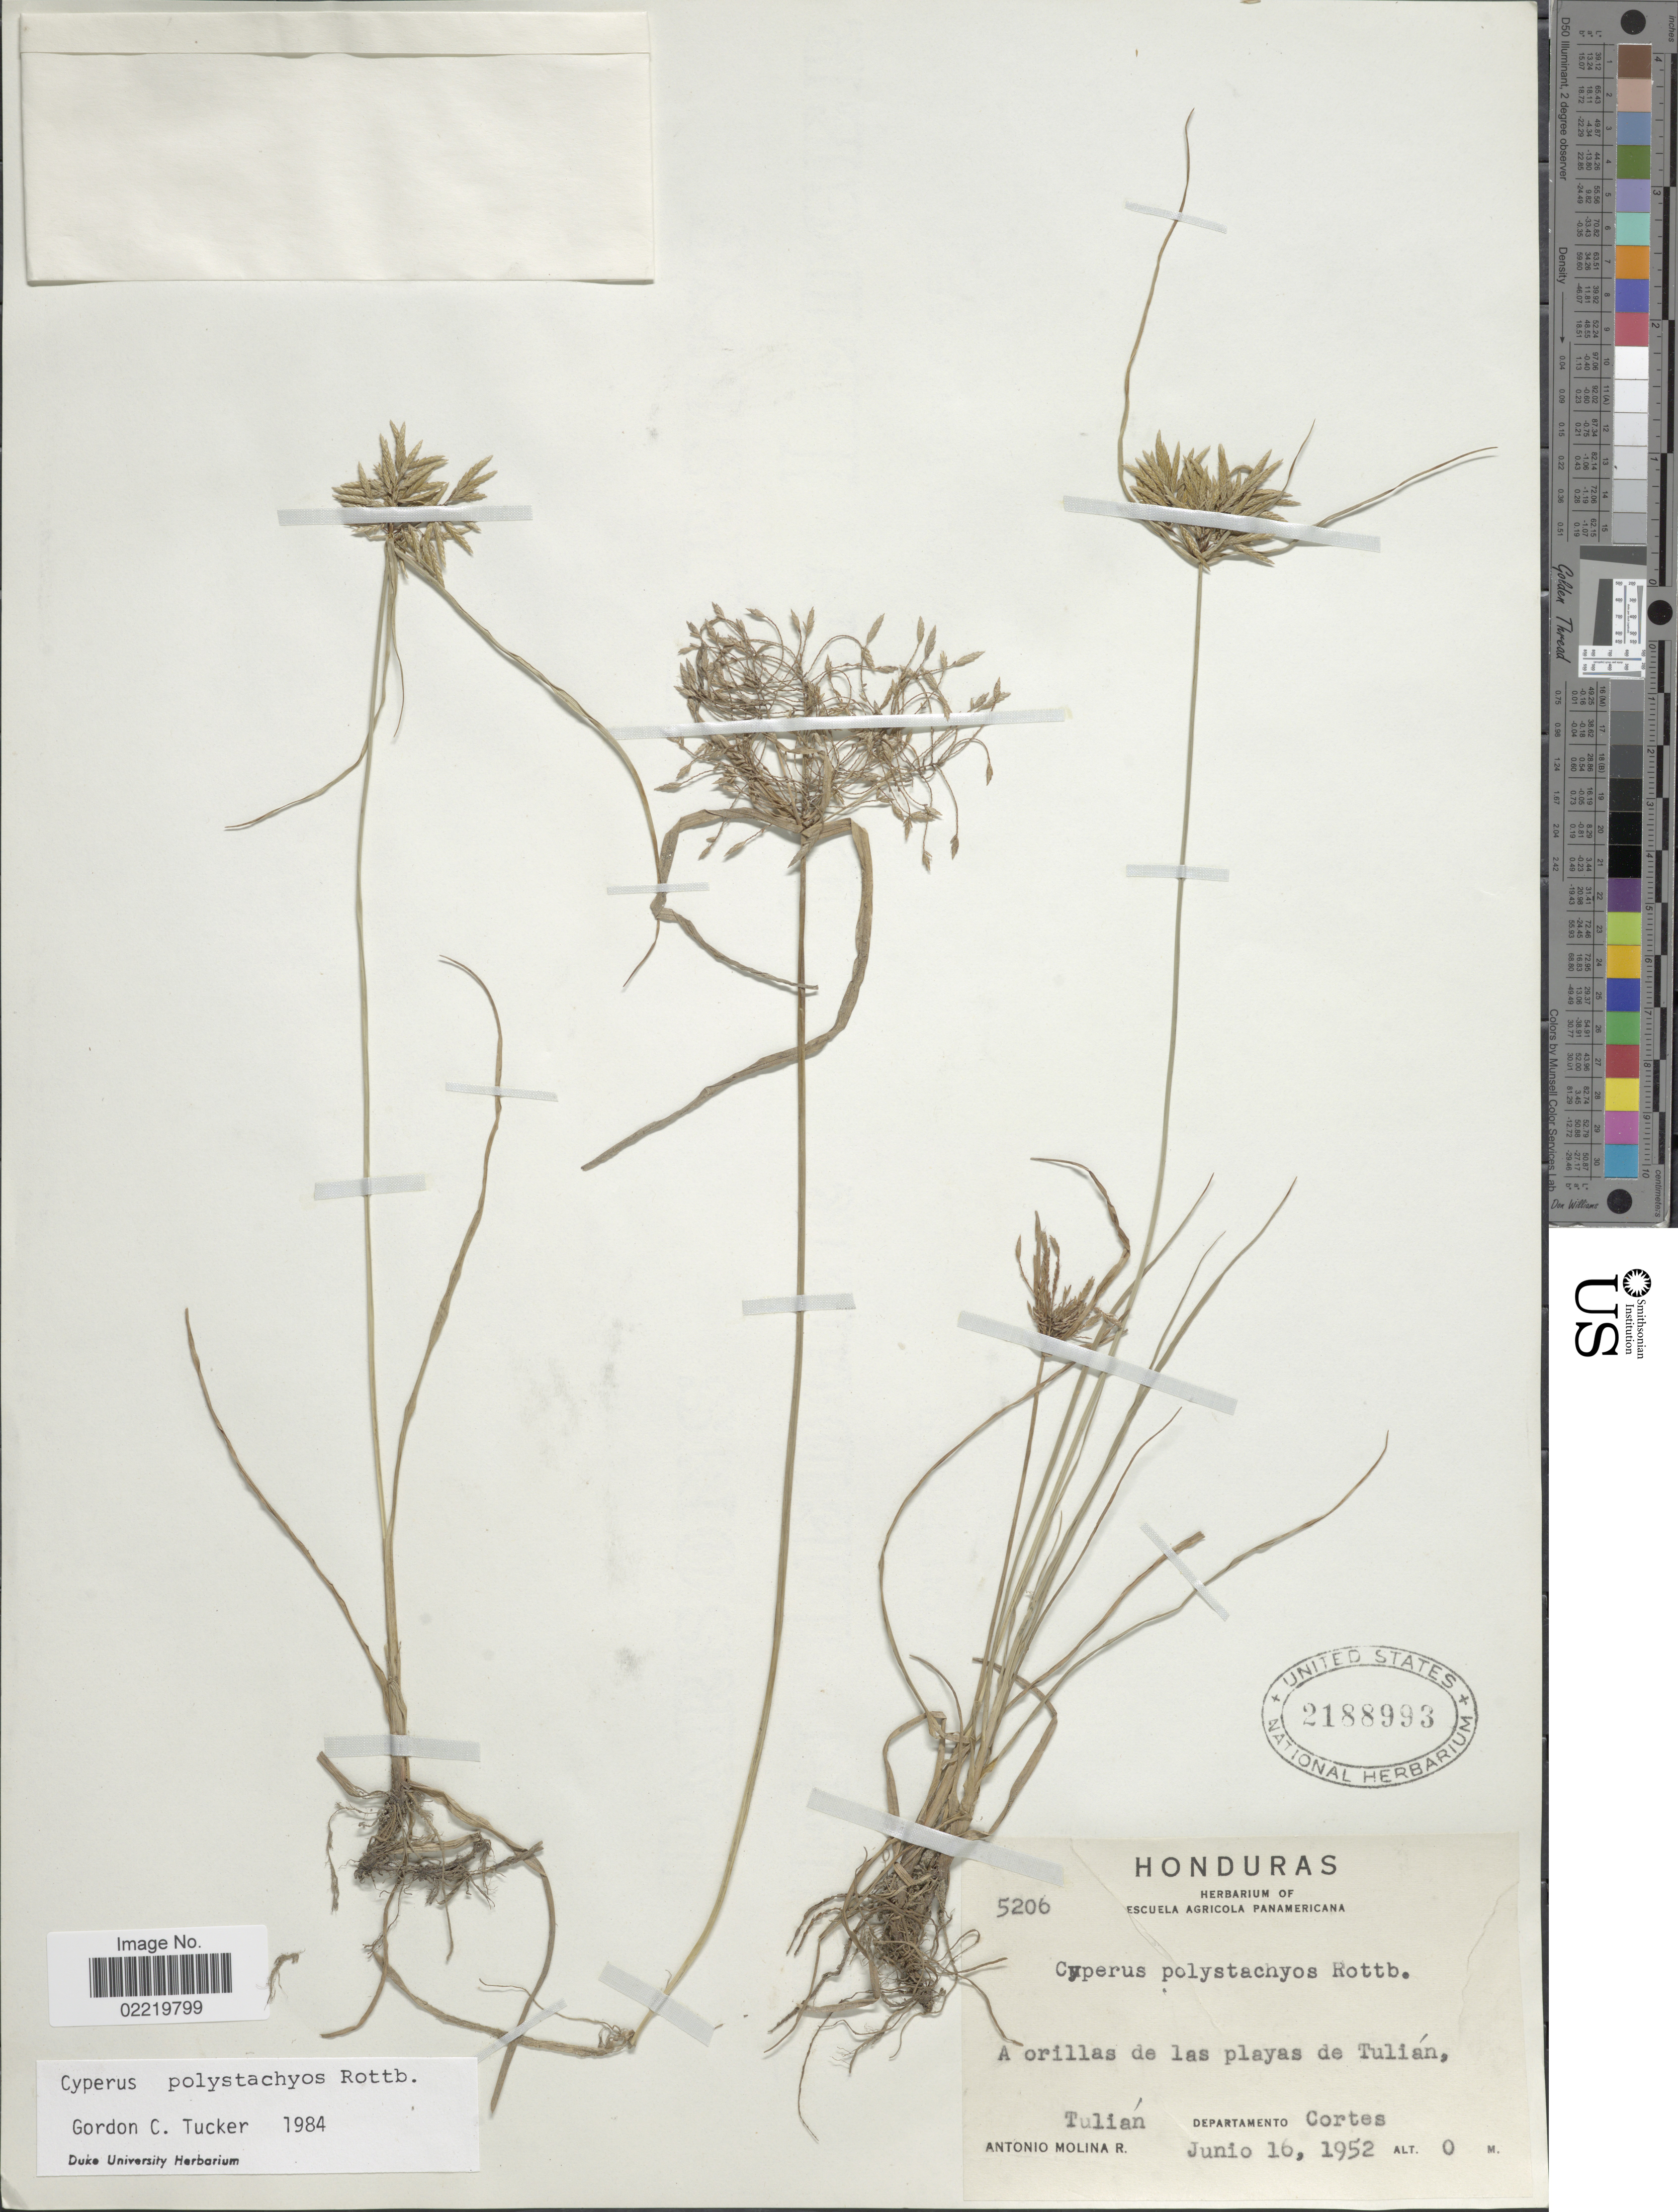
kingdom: Plantae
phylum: Tracheophyta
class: Liliopsida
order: Poales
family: Cyperaceae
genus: Cyperus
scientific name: Cyperus polystachyos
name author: Rottb.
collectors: A. Molina R.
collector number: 5206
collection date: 1952-06-16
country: Honduras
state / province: Cortés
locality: A orillas de las playas de Tulián, Tulián, Departamento Cortes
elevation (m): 0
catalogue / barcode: US 2188993